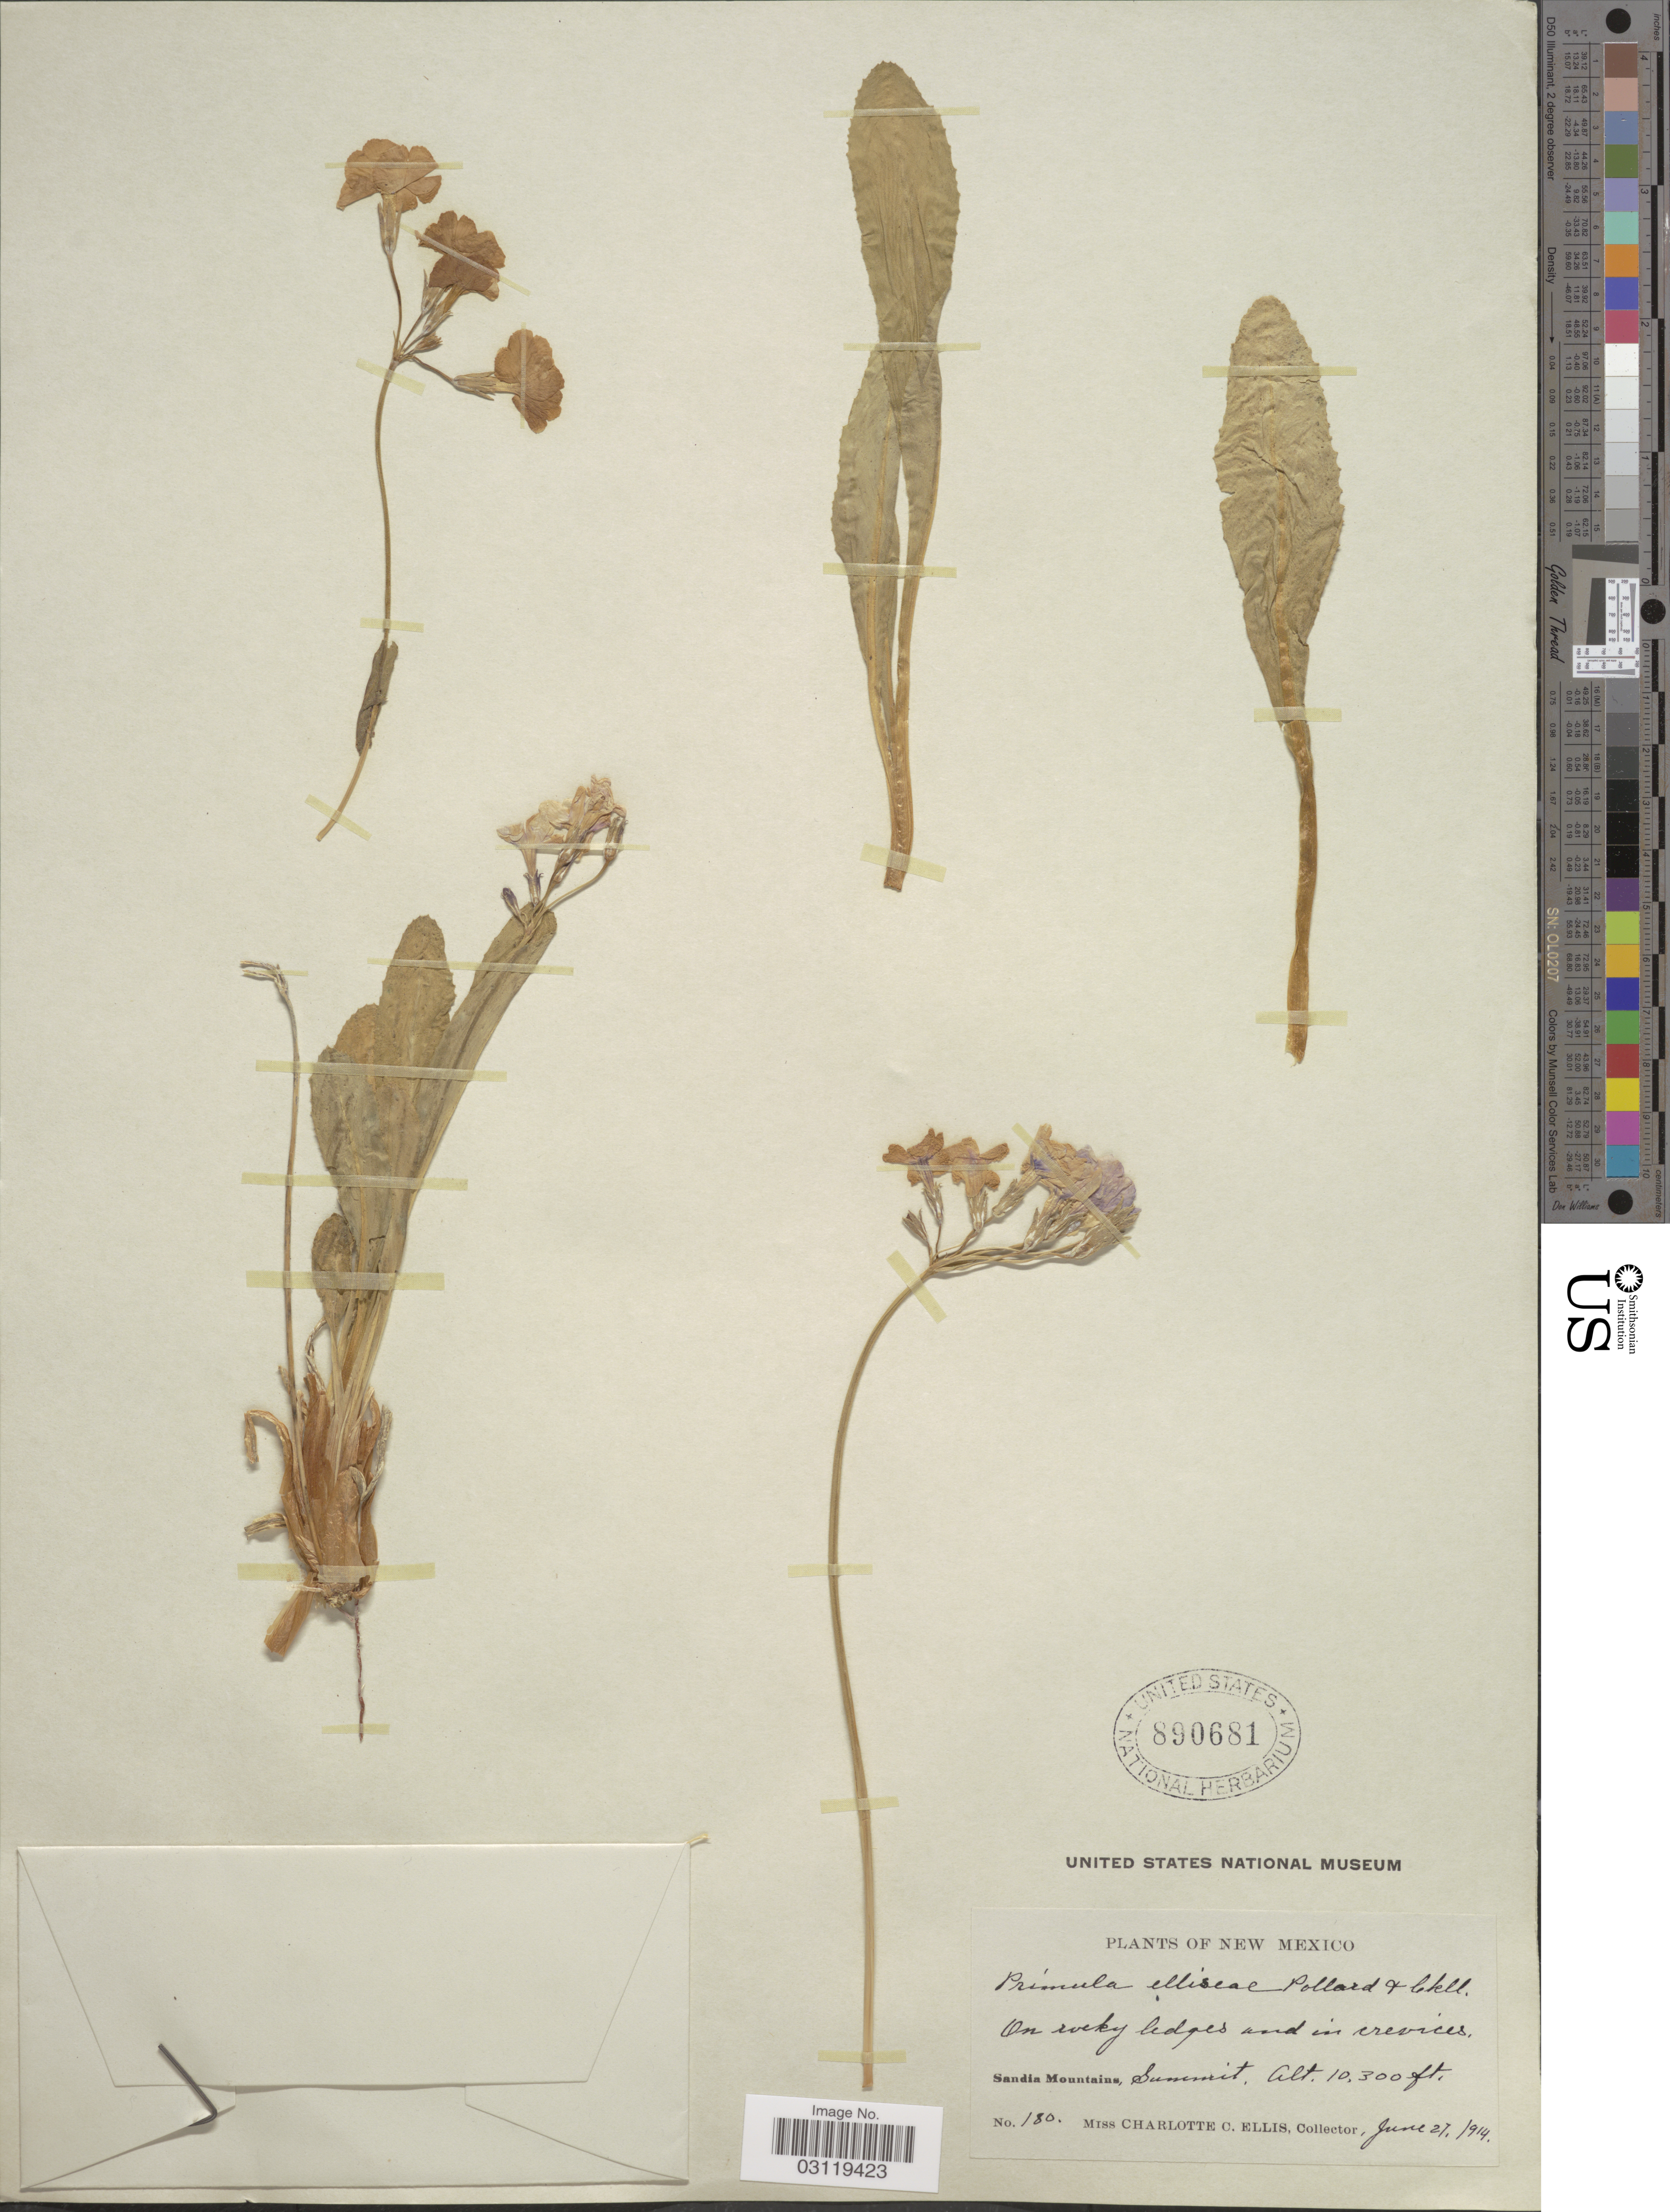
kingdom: Plantae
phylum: Tracheophyta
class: Magnoliopsida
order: Ericales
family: Primulaceae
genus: Primula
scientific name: Primula ellisiae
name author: Pollard & Cockerell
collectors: C. C. Ellis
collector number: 180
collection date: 1914-06-27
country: United States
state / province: New Mexico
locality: Sandia Mountains, Summit.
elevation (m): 3139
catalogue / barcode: US 890681